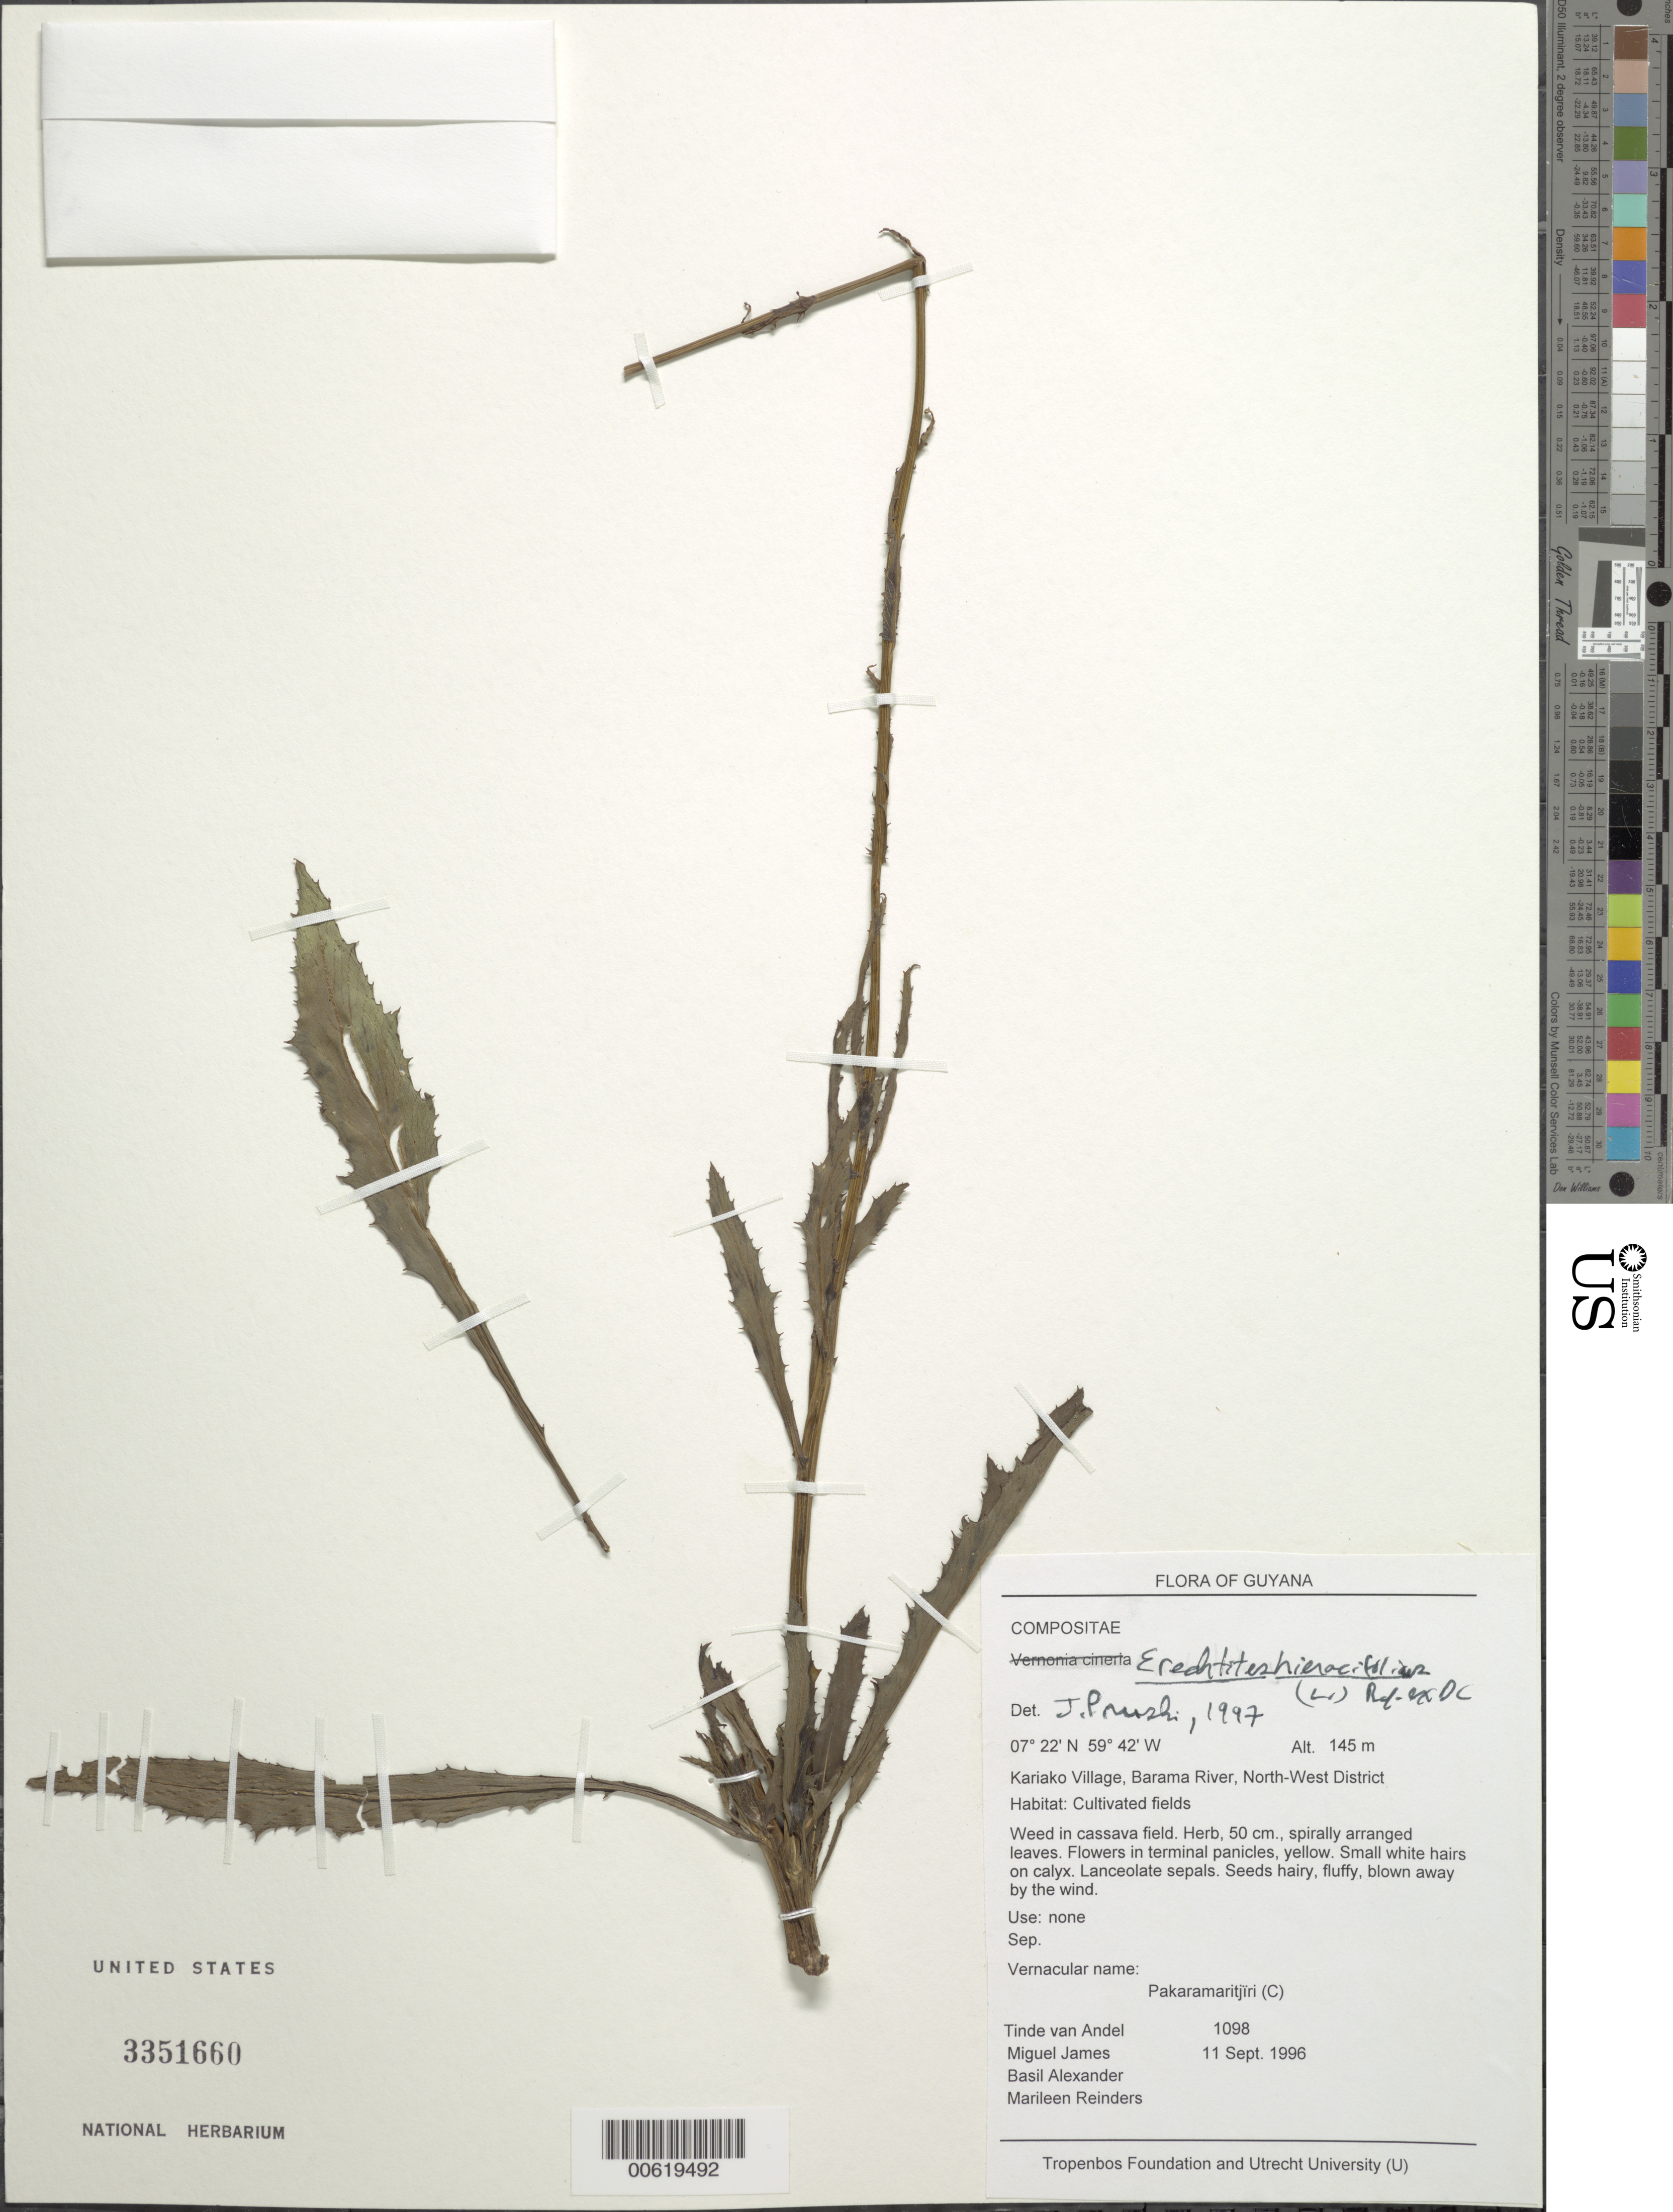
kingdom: Plantae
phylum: Tracheophyta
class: Magnoliopsida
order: Asterales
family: Asteraceae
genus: Erechtites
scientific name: Erechtites hieraciifolius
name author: (L.) Raf. ex DC.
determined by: Pruski, J. F.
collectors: T. R. van Andel, M. James, B. Alexander & M. Reinders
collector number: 1098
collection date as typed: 11-Sep-96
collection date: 1996-09-11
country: Guyana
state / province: Barima-Waini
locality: Karaiko Village, Barama R., NW Dist.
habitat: Cultivated fields, cassava field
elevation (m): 145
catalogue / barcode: US 3351660